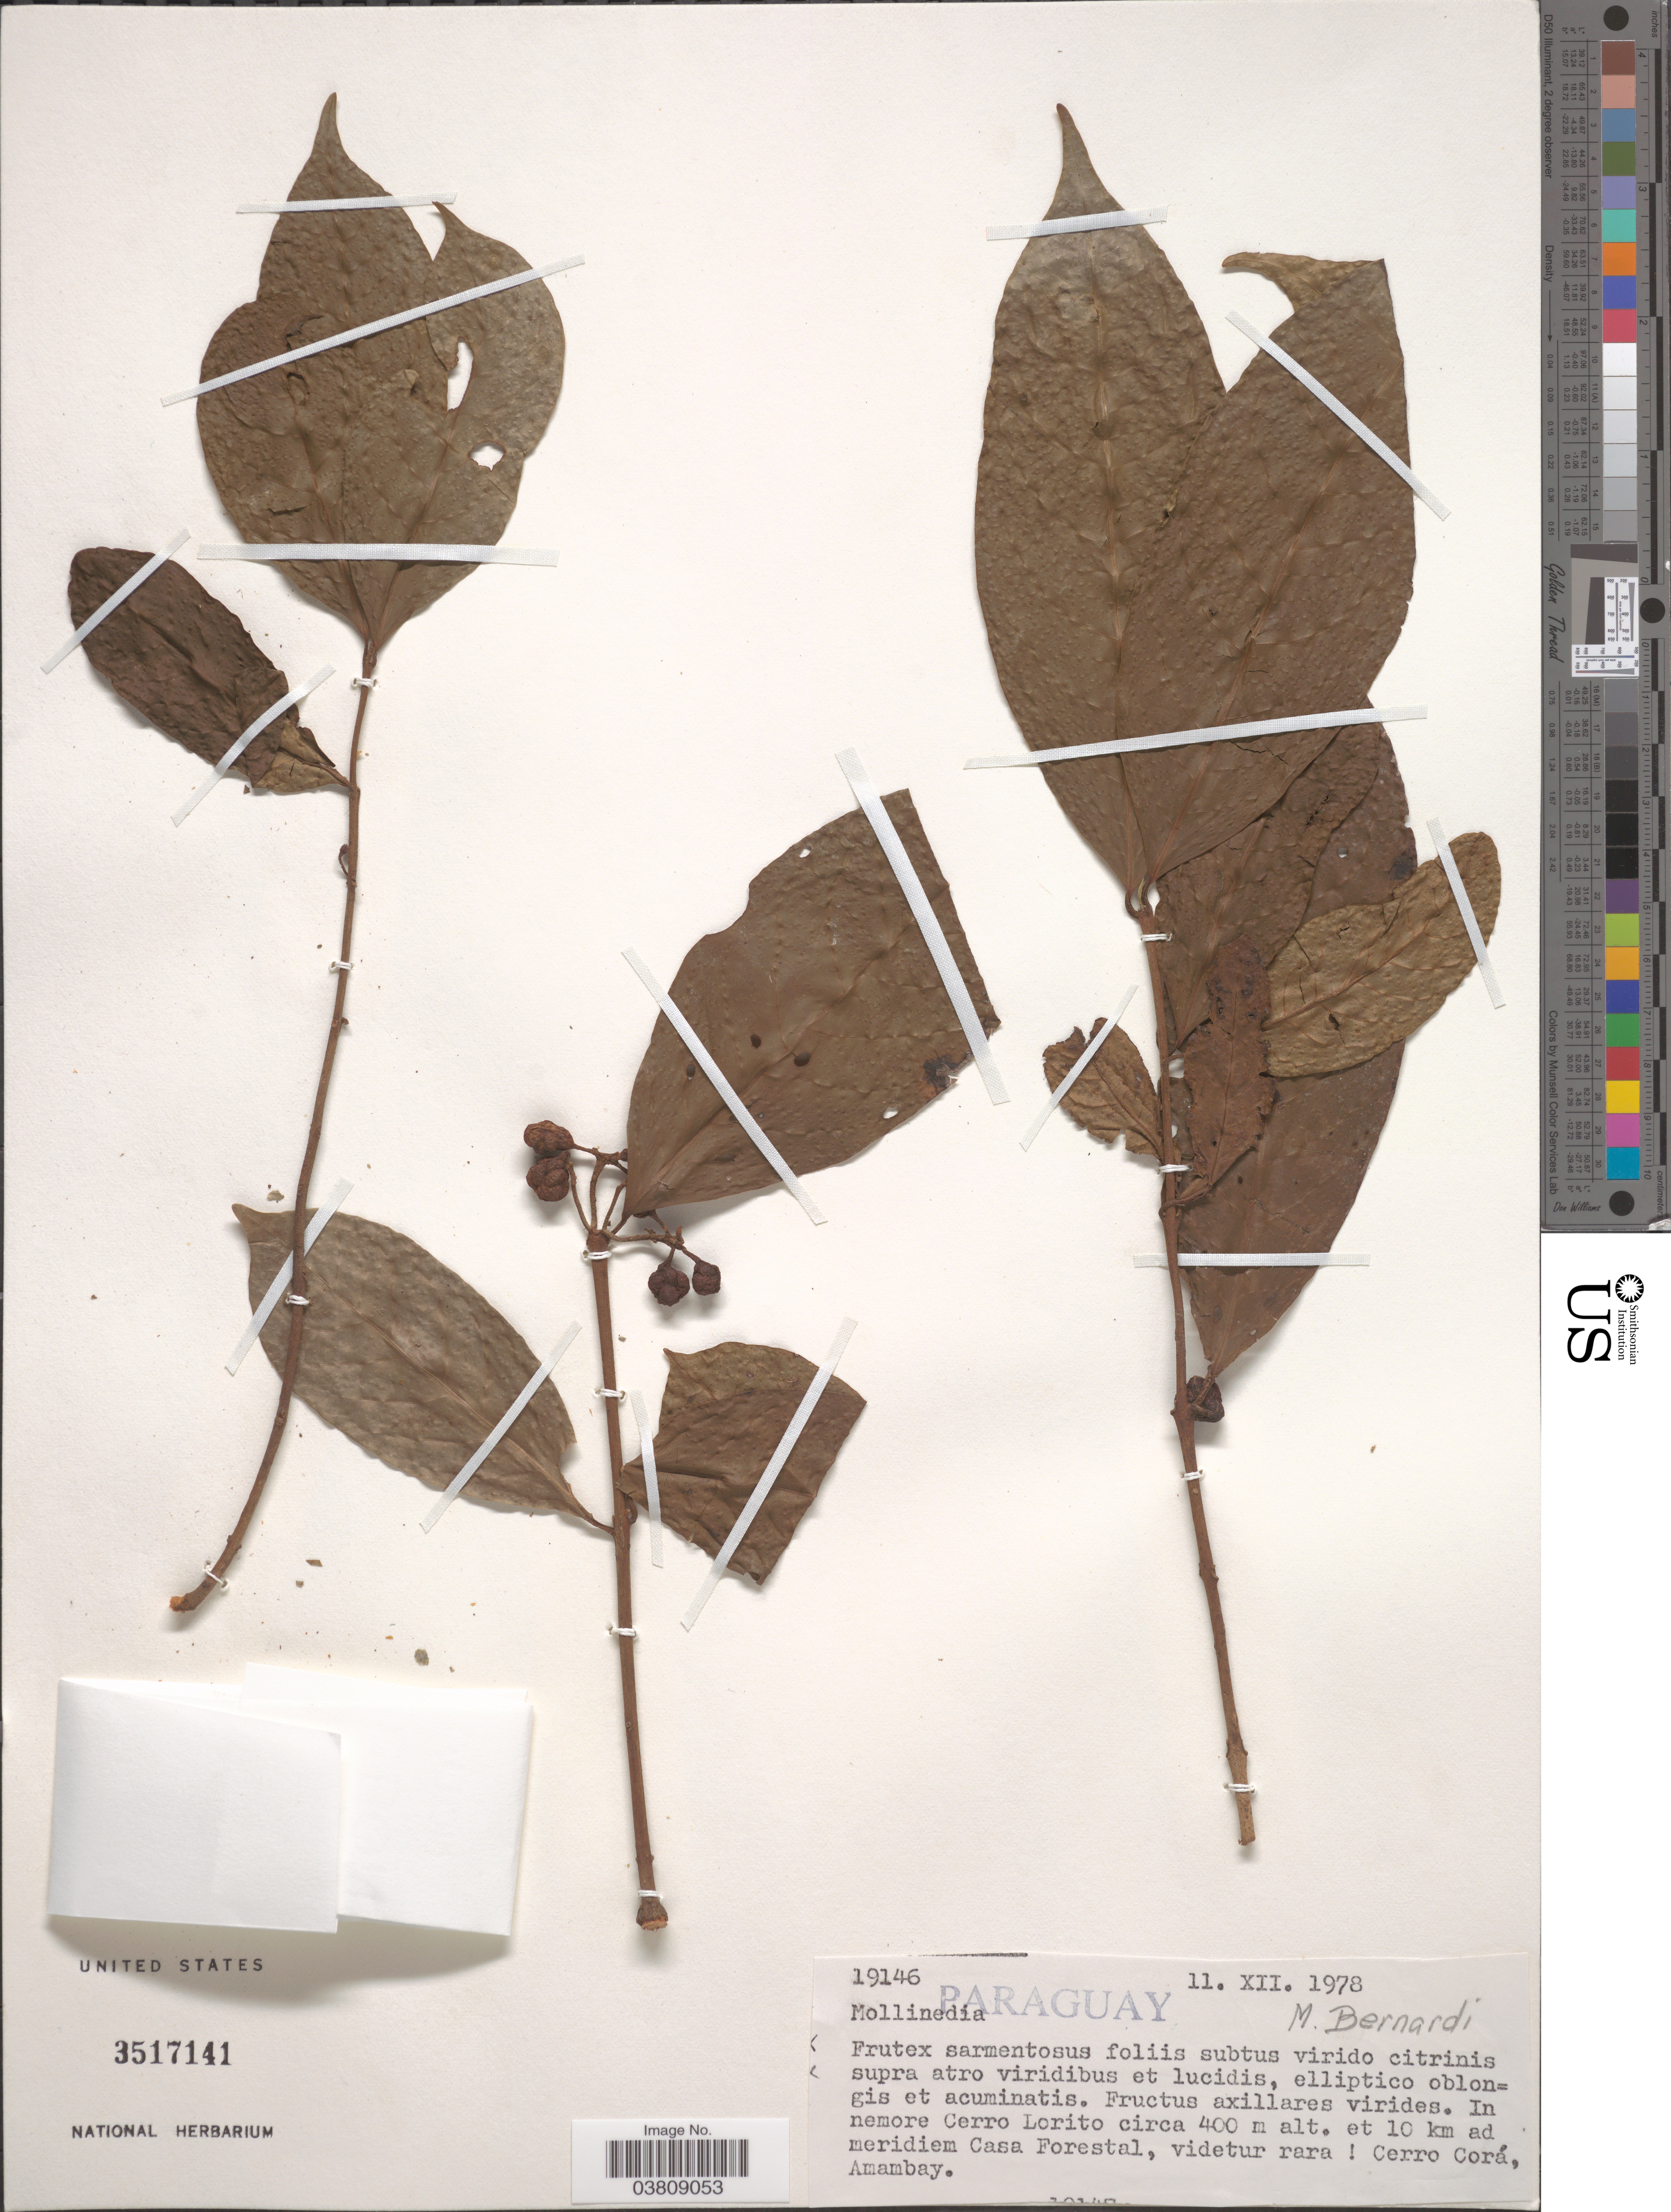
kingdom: Plantae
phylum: Tracheophyta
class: Magnoliopsida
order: Laurales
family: Monimiaceae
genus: Mollinedia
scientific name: Mollinedia sp.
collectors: M. Bernardi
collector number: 19146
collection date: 1978-12-11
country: Paraguay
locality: In nemore Cerro Lorito et 10 km ad meridiem Casa Forestal, videtur rara Cerro Corá, Amambay.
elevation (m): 400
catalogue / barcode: US 3517141